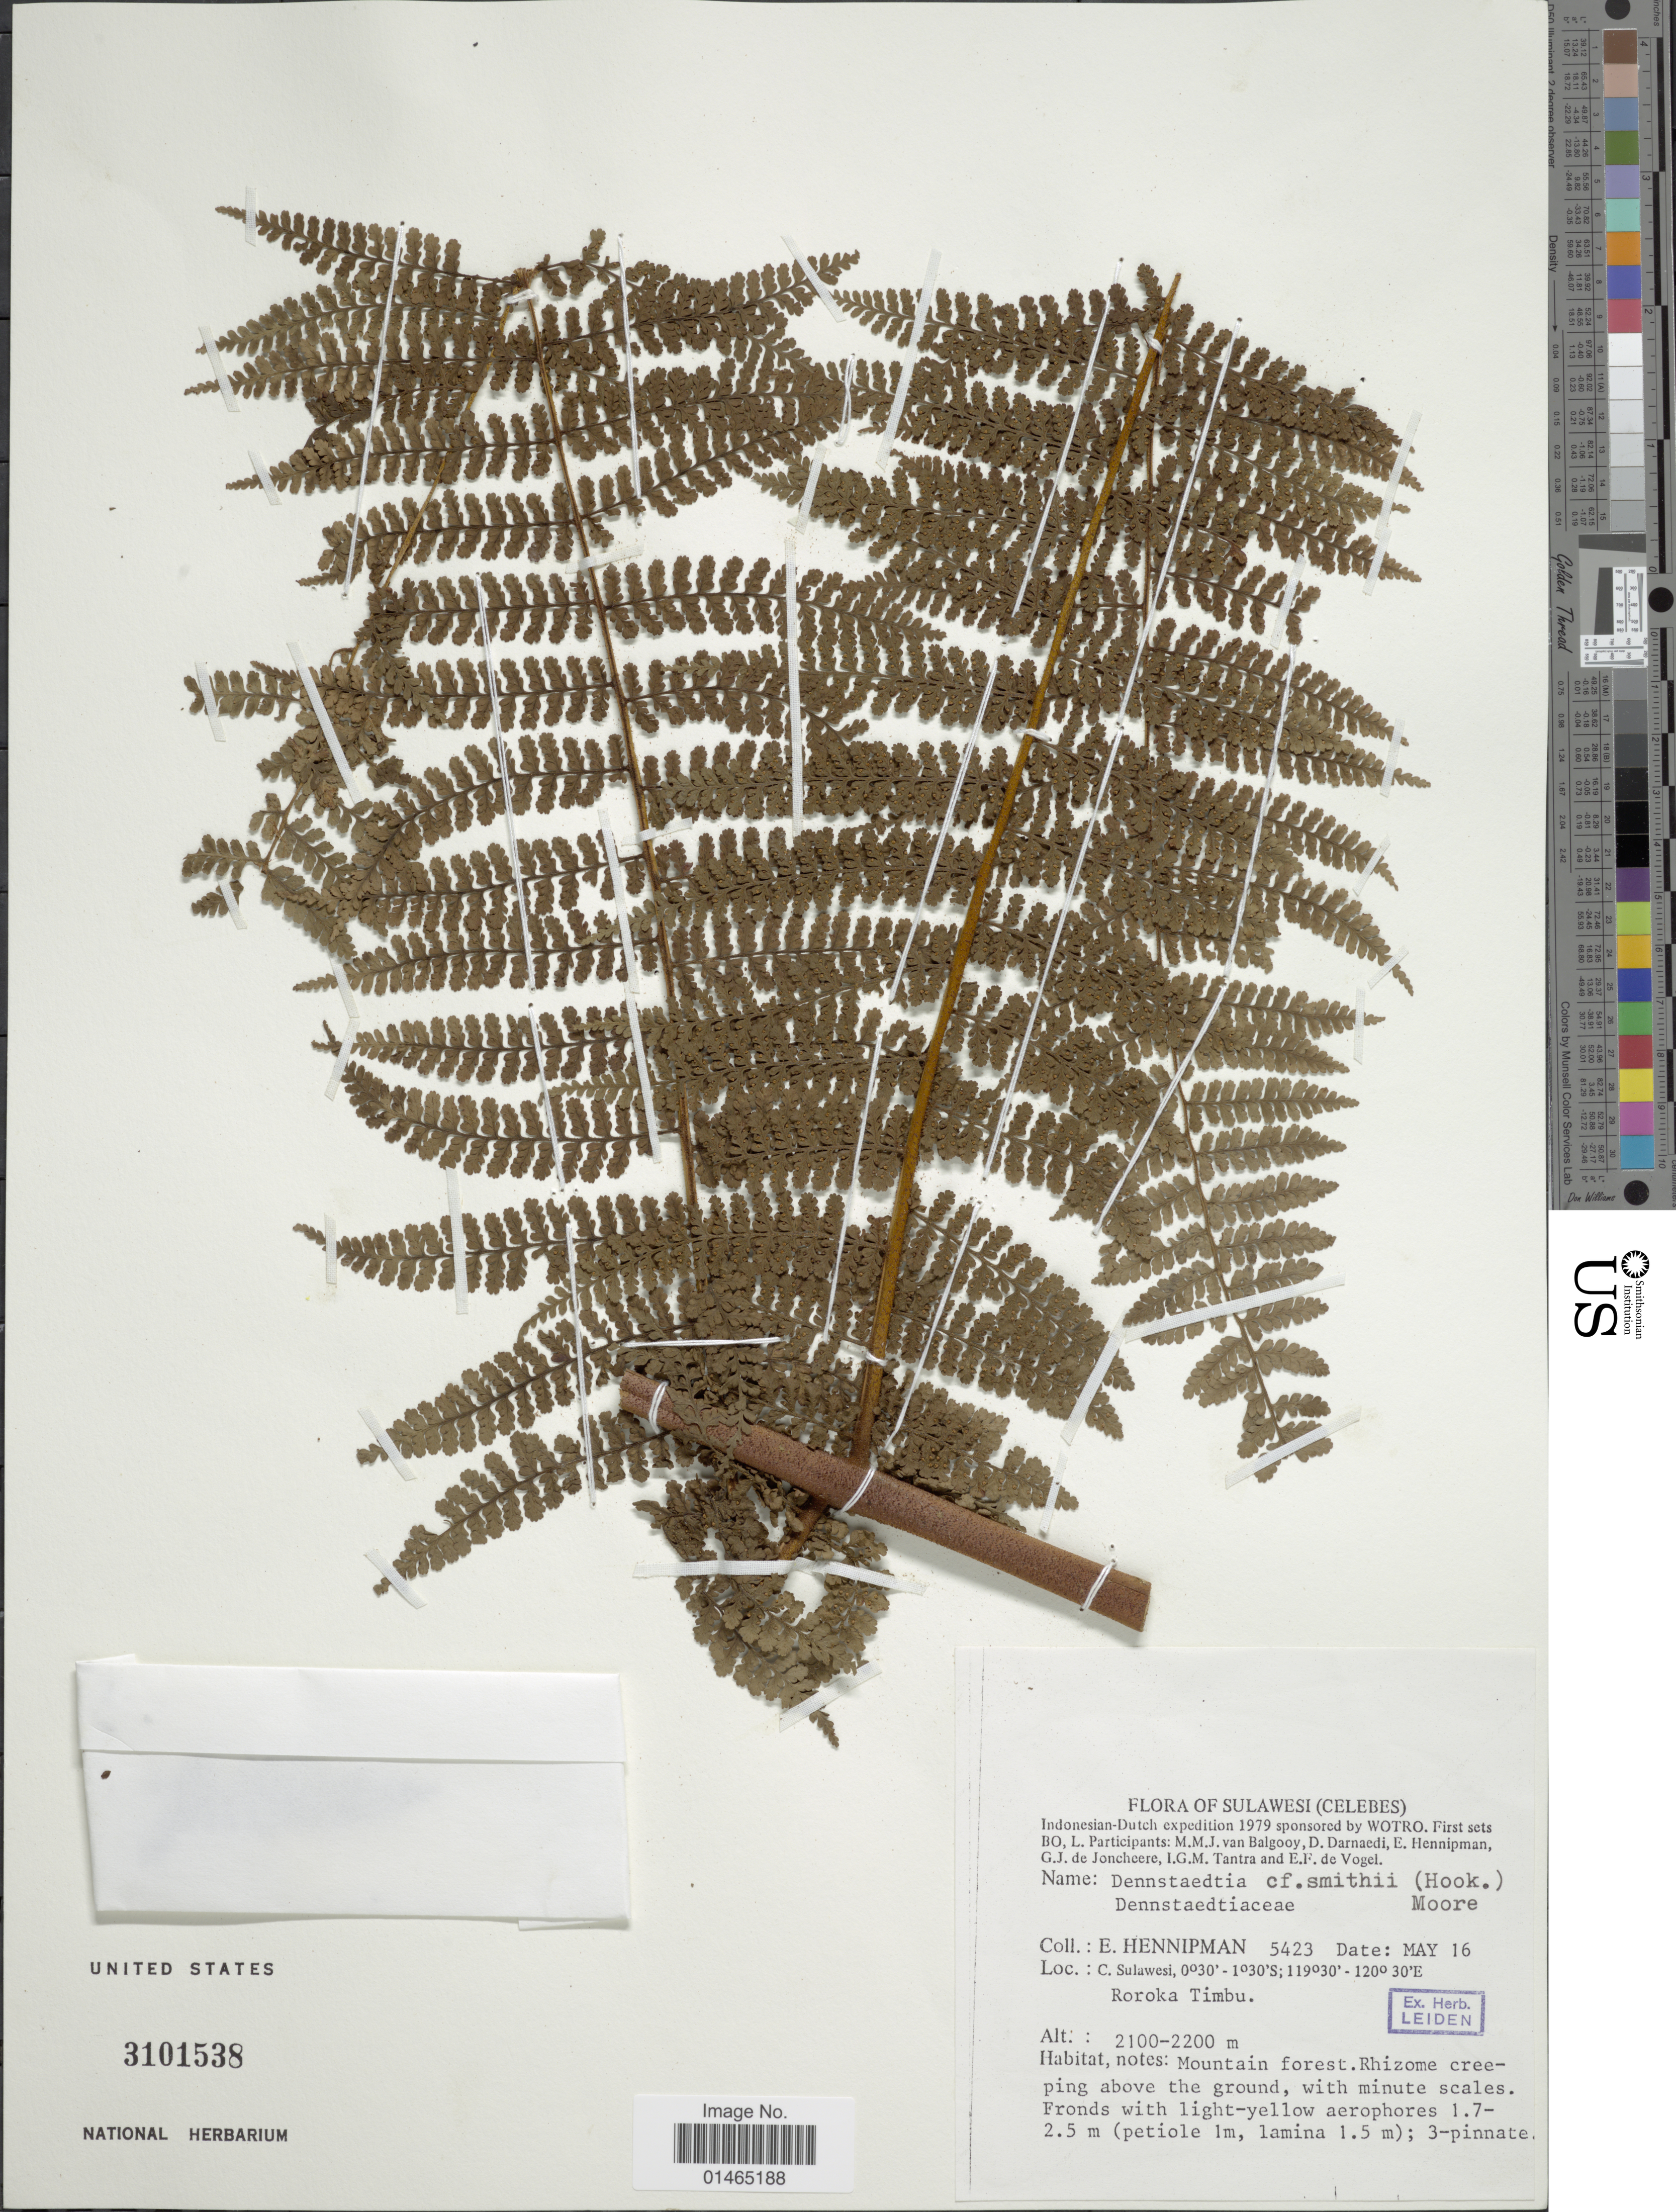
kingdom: Plantae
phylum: Tracheophyta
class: Polypodiopsida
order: Polypodiales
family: Dennstaedtiaceae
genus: Dennstaedtia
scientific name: Dennstaedtia smithii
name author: (Hook.) T. Moore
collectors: E. Hennipman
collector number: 5423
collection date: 1979-05-16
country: Indonesia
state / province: Sulawesi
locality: C. Sulawesi. Roroka Timbu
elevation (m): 2100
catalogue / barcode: US 3101538